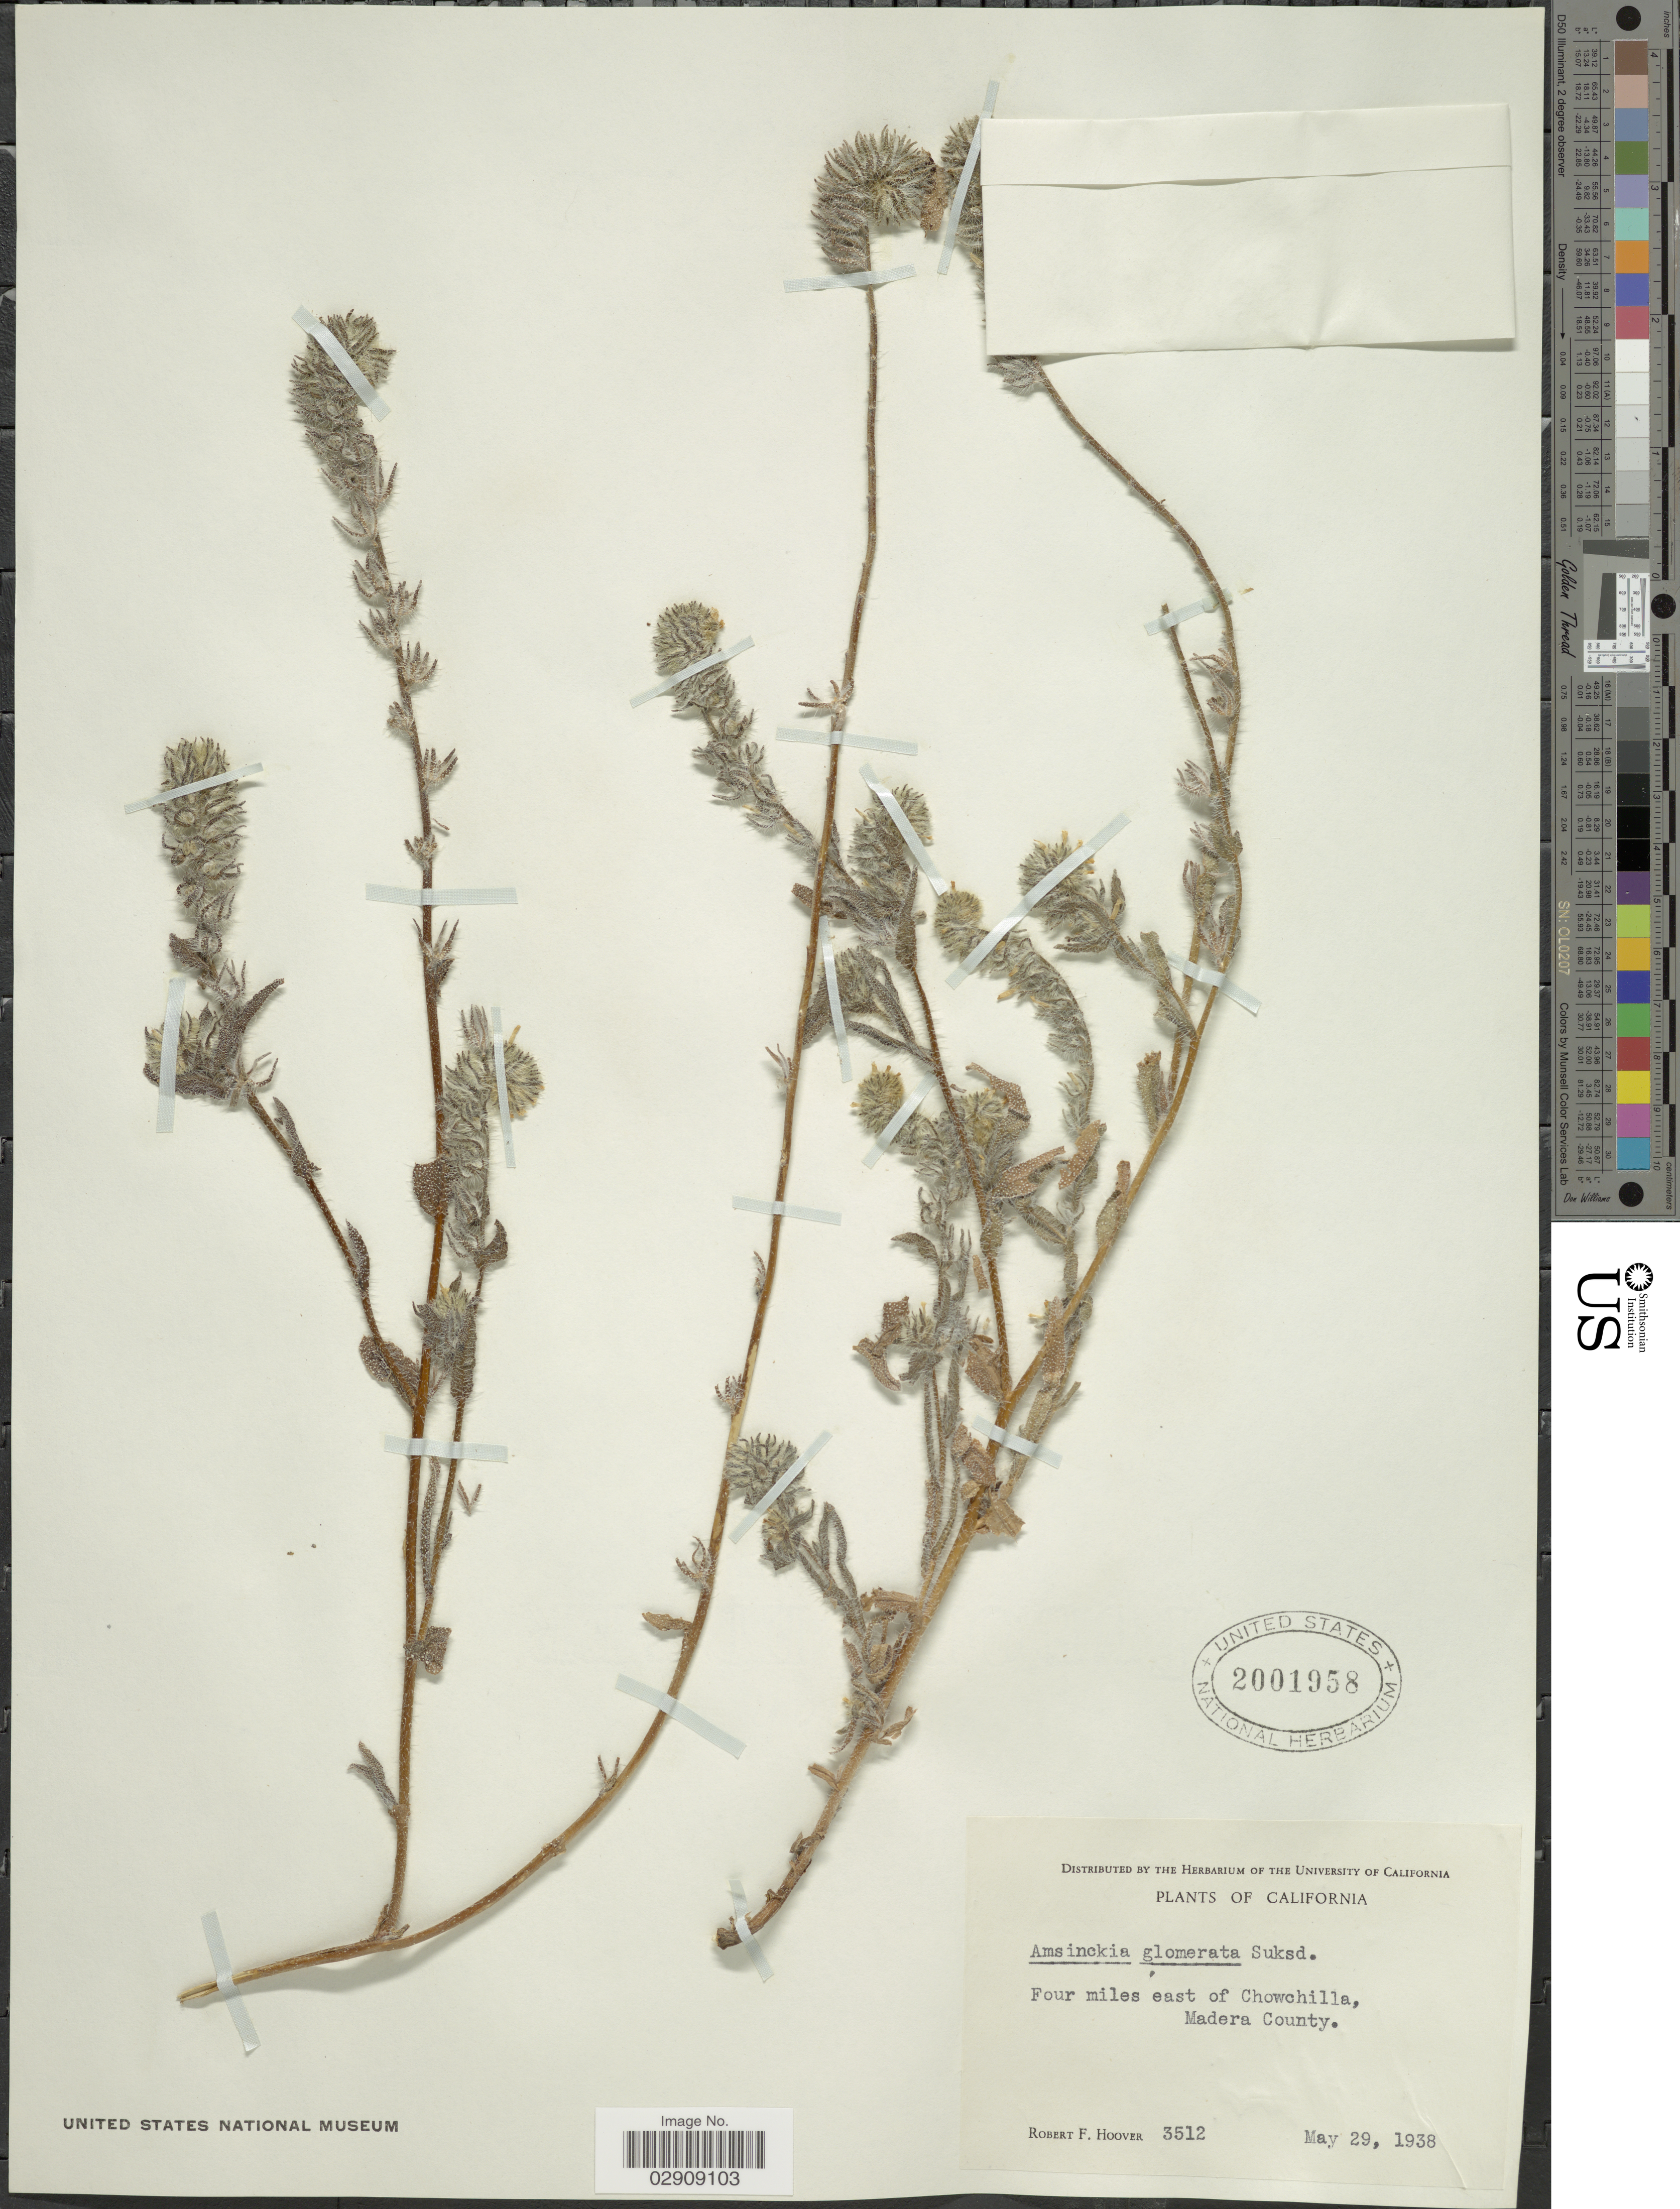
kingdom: Plantae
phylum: Tracheophyta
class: Magnoliopsida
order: Boraginales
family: Boraginaceae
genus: Amsinckia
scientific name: Amsinckia lycopsoides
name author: Lehm.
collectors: R. F. Hoover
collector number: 3512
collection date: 1938-05-29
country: United States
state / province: California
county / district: Madera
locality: Four miles east of Chowchilla, Madera County.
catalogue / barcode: US 2001958